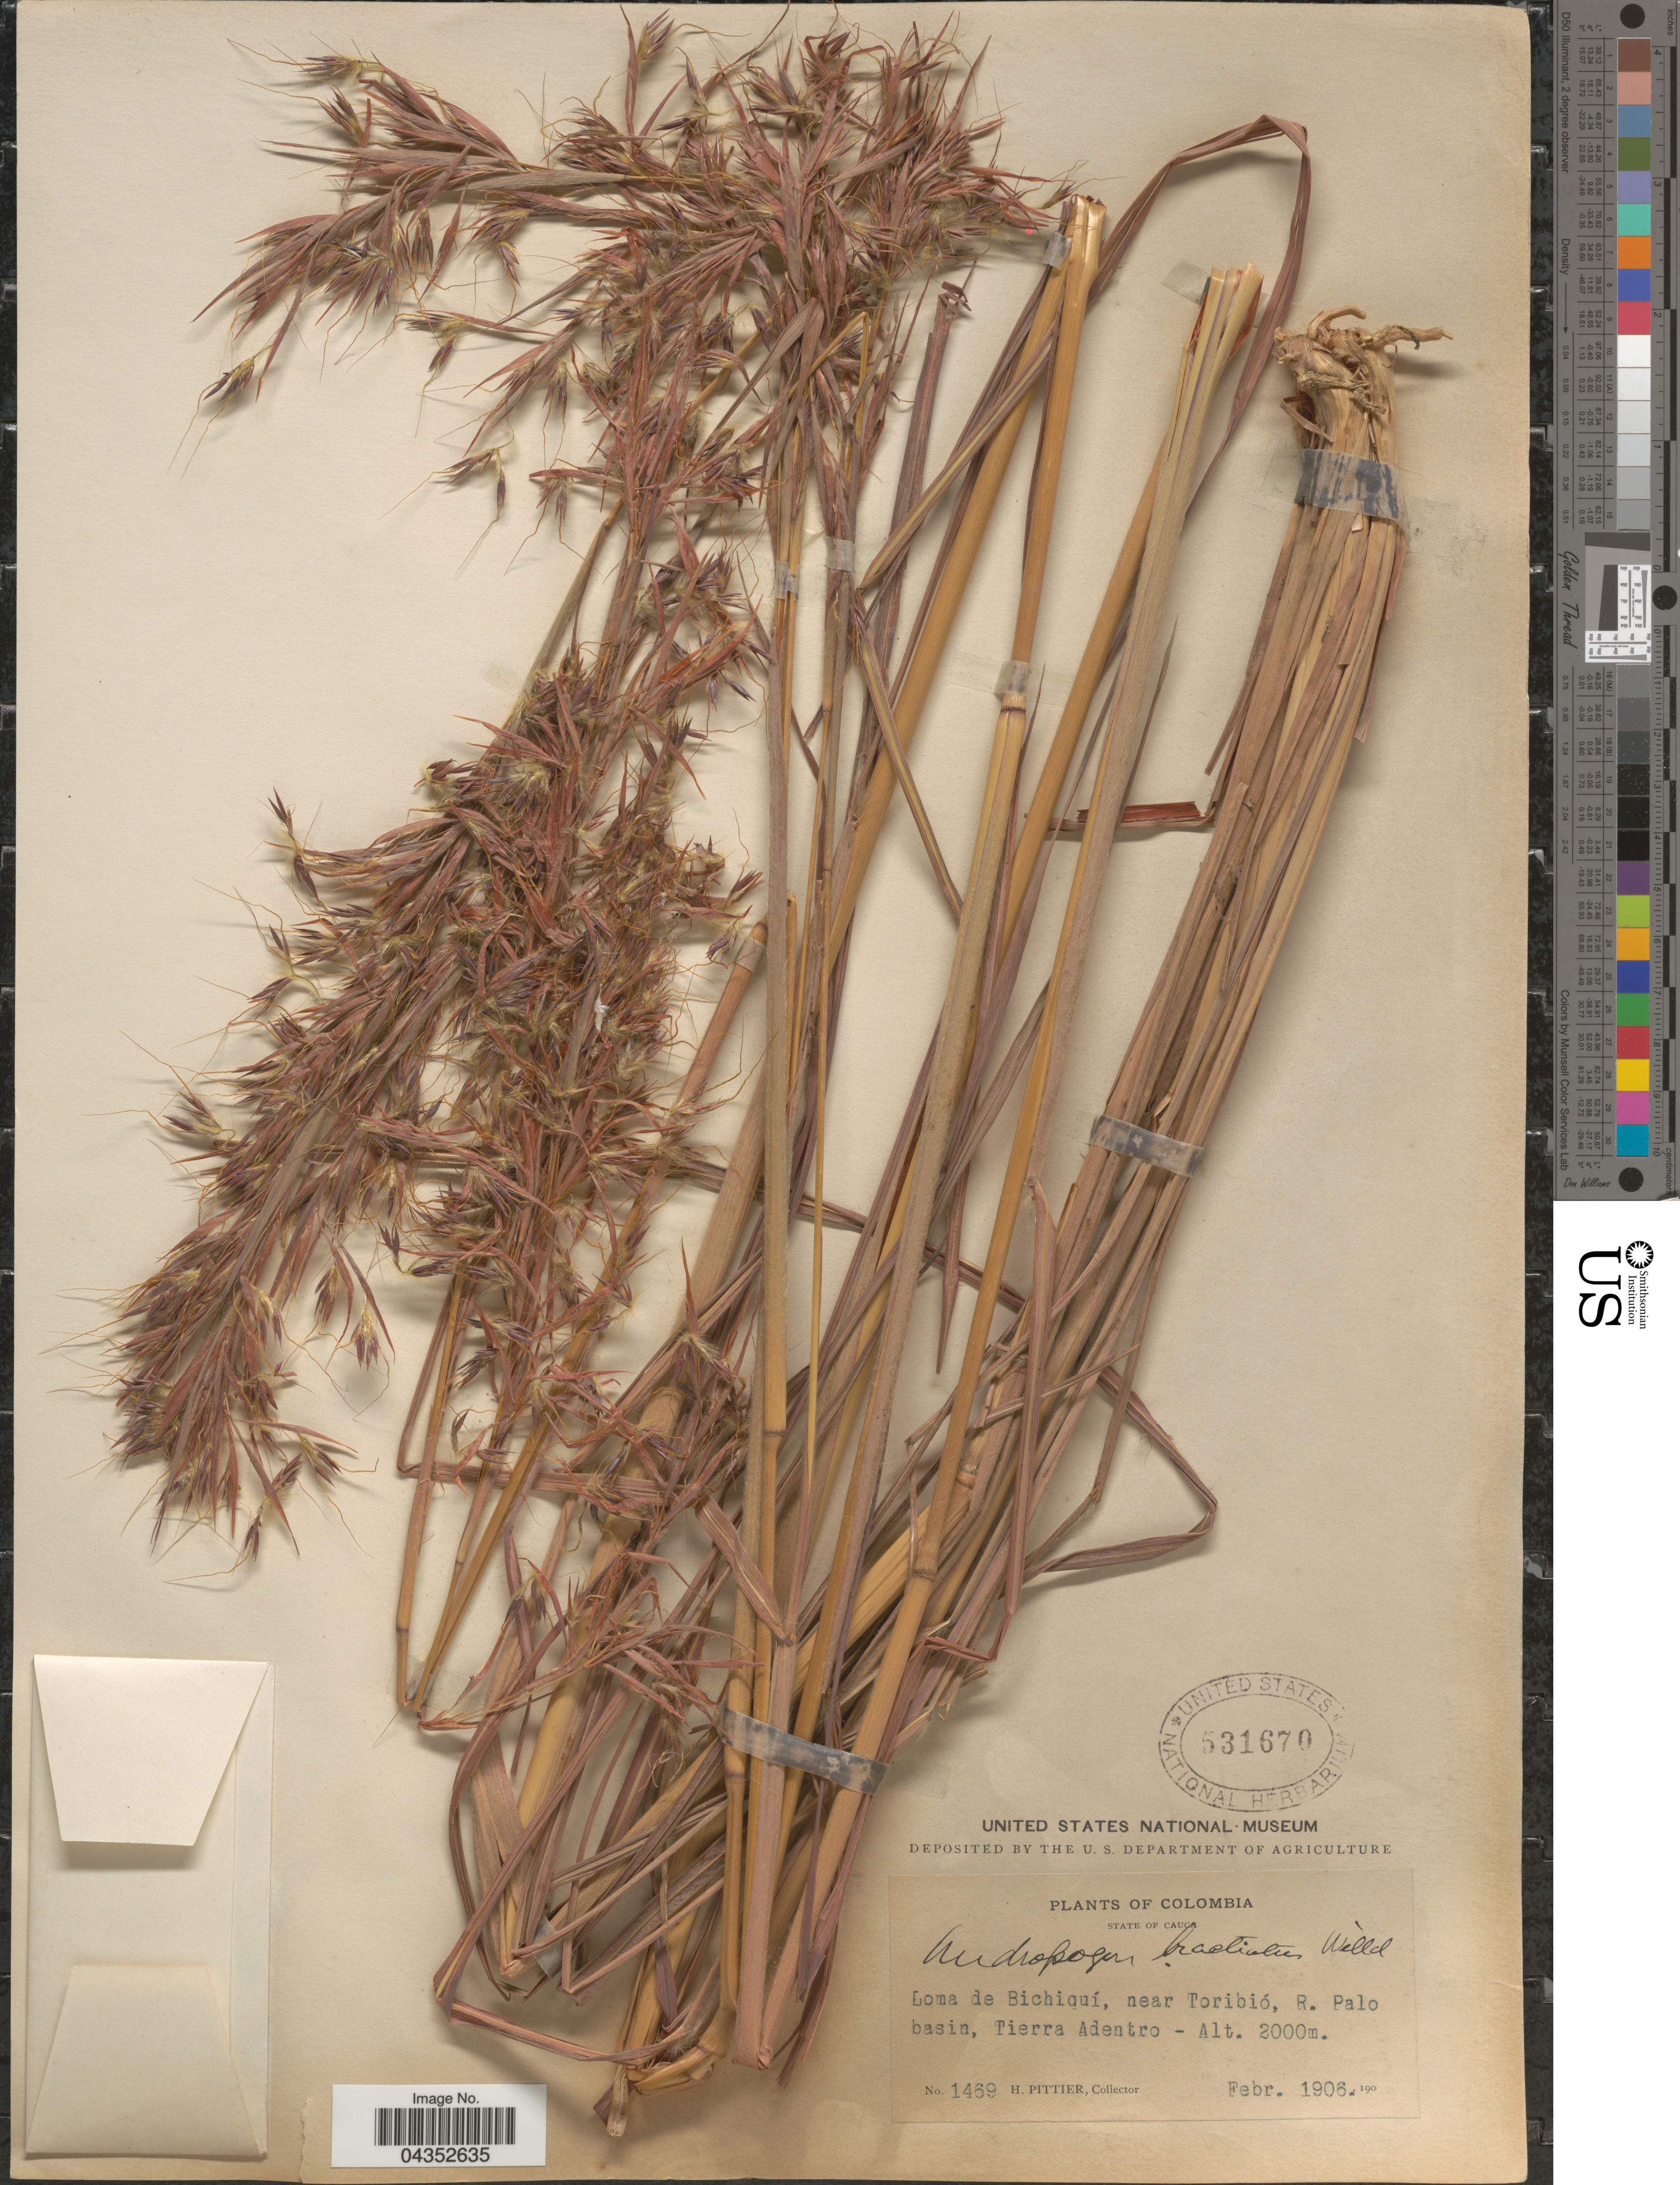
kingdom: Plantae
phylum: Tracheophyta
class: Liliopsida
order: Poales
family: Poaceae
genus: Hyparrhenia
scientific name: Hyparrhenia bracteata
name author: (Humb. & Bonpl.) Stapf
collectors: H. F. Pittier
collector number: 1469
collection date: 1906-02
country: Colombia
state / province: Cauca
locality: Loma de Bichiquí, near Toribió, R. Palo basin, Tierra Adentro.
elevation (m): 2000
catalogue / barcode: US 531670